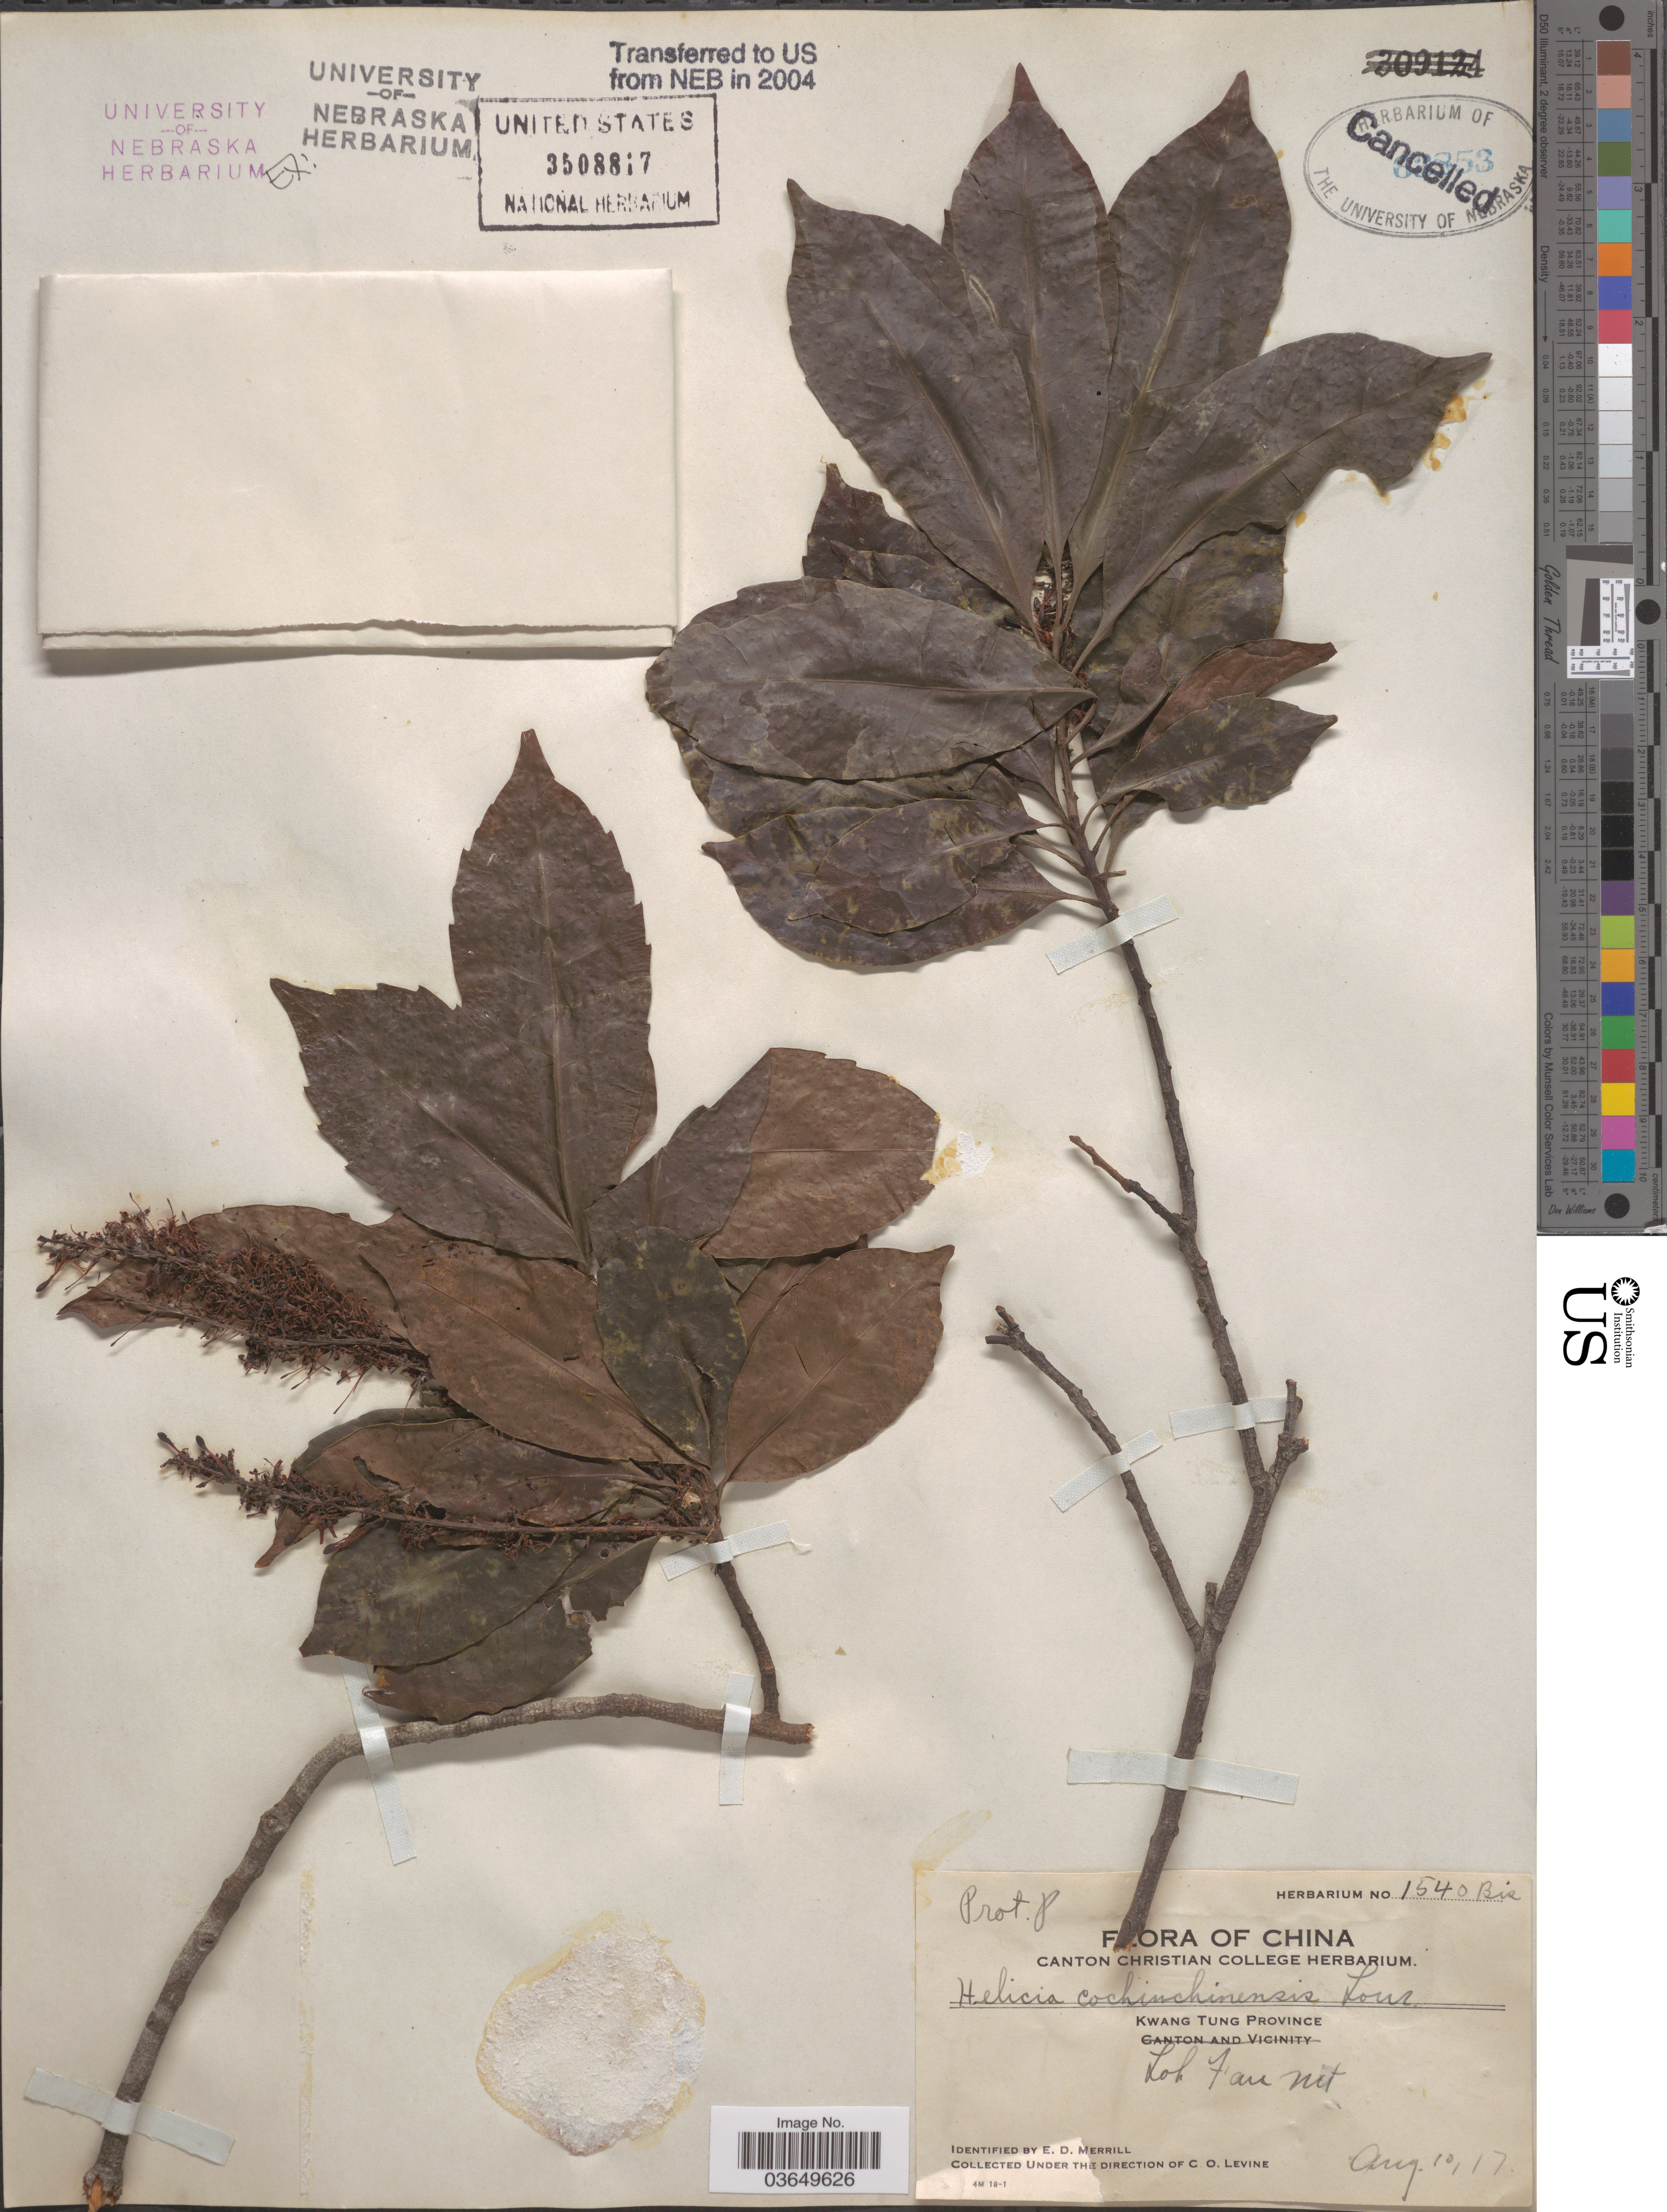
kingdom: Plantae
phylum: Tracheophyta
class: Magnoliopsida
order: Proteales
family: Proteaceae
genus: Helicia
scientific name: Helicia cochinchinensis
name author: Lour.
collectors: C. O. Levine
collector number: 1540Bis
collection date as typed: Transcribed d/m/y: 10/8/17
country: China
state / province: Guangdong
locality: Kwang Tung Province. Loh F'au Mt.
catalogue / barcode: US 3508817